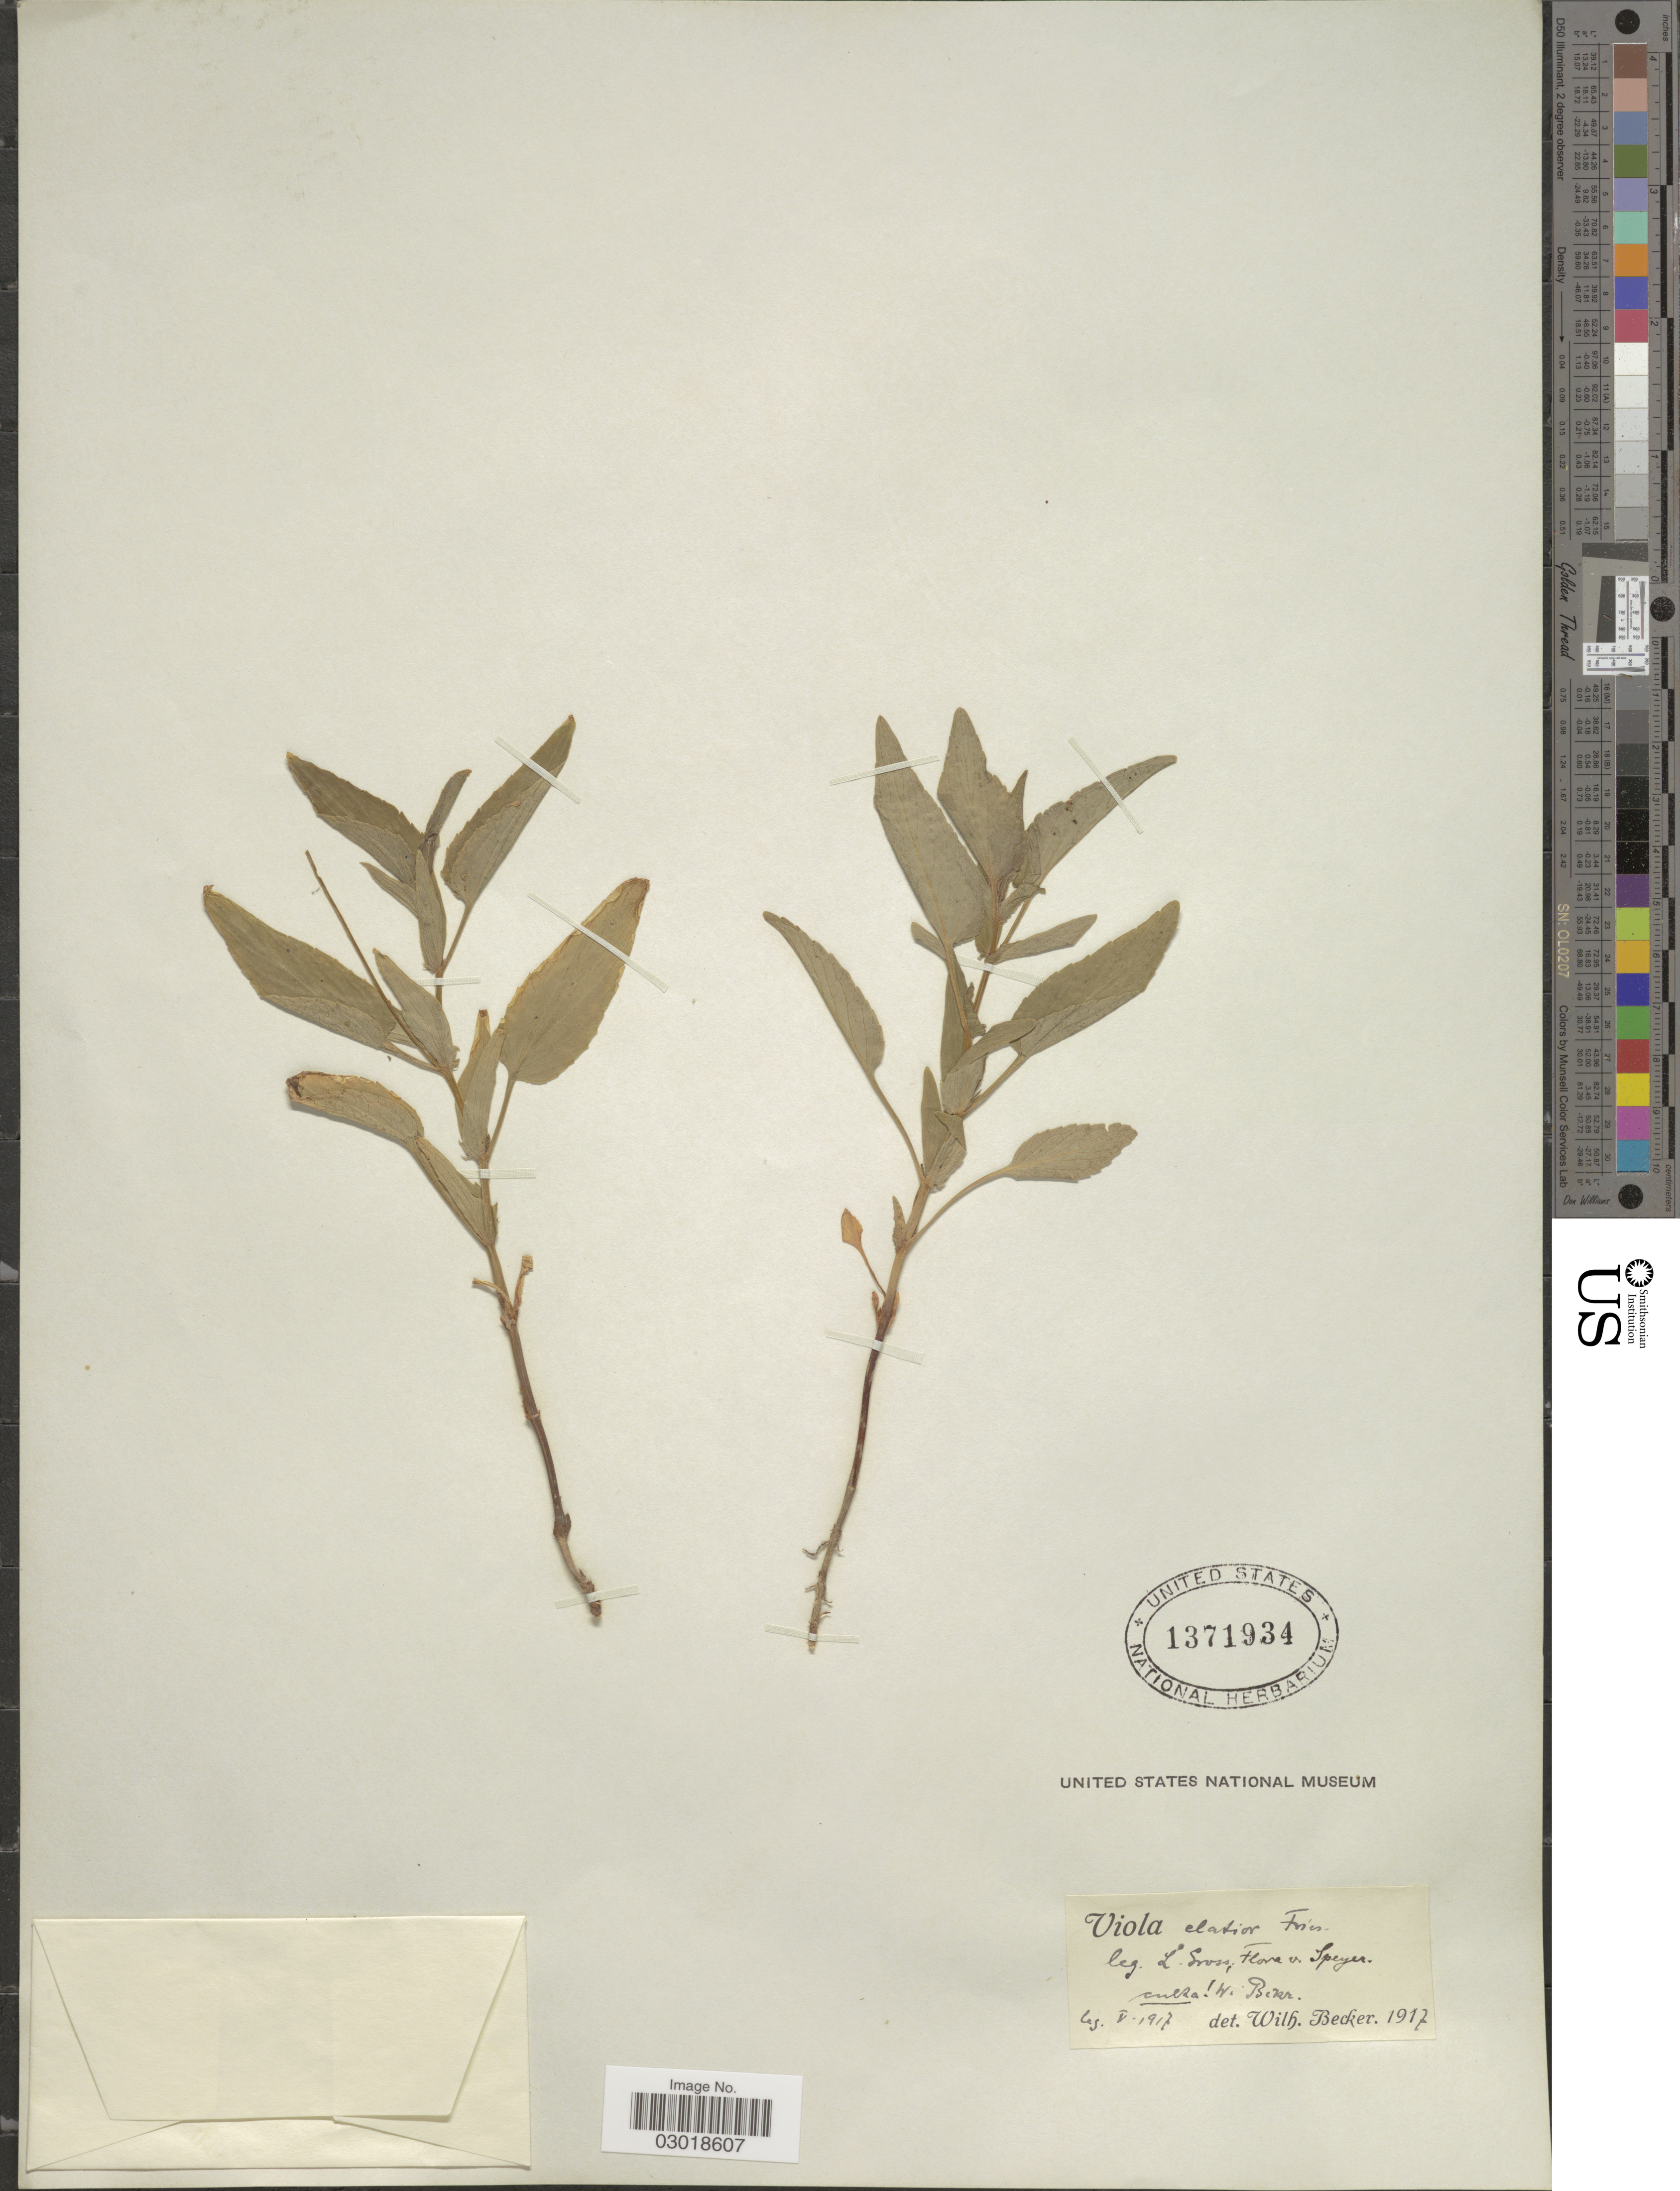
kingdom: Plantae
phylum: Tracheophyta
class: Magnoliopsida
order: Malpighiales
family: Violaceae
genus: Viola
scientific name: Viola elatior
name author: Fr.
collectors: L. Gross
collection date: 1917-05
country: Germany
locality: Speyer.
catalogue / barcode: US 1371934